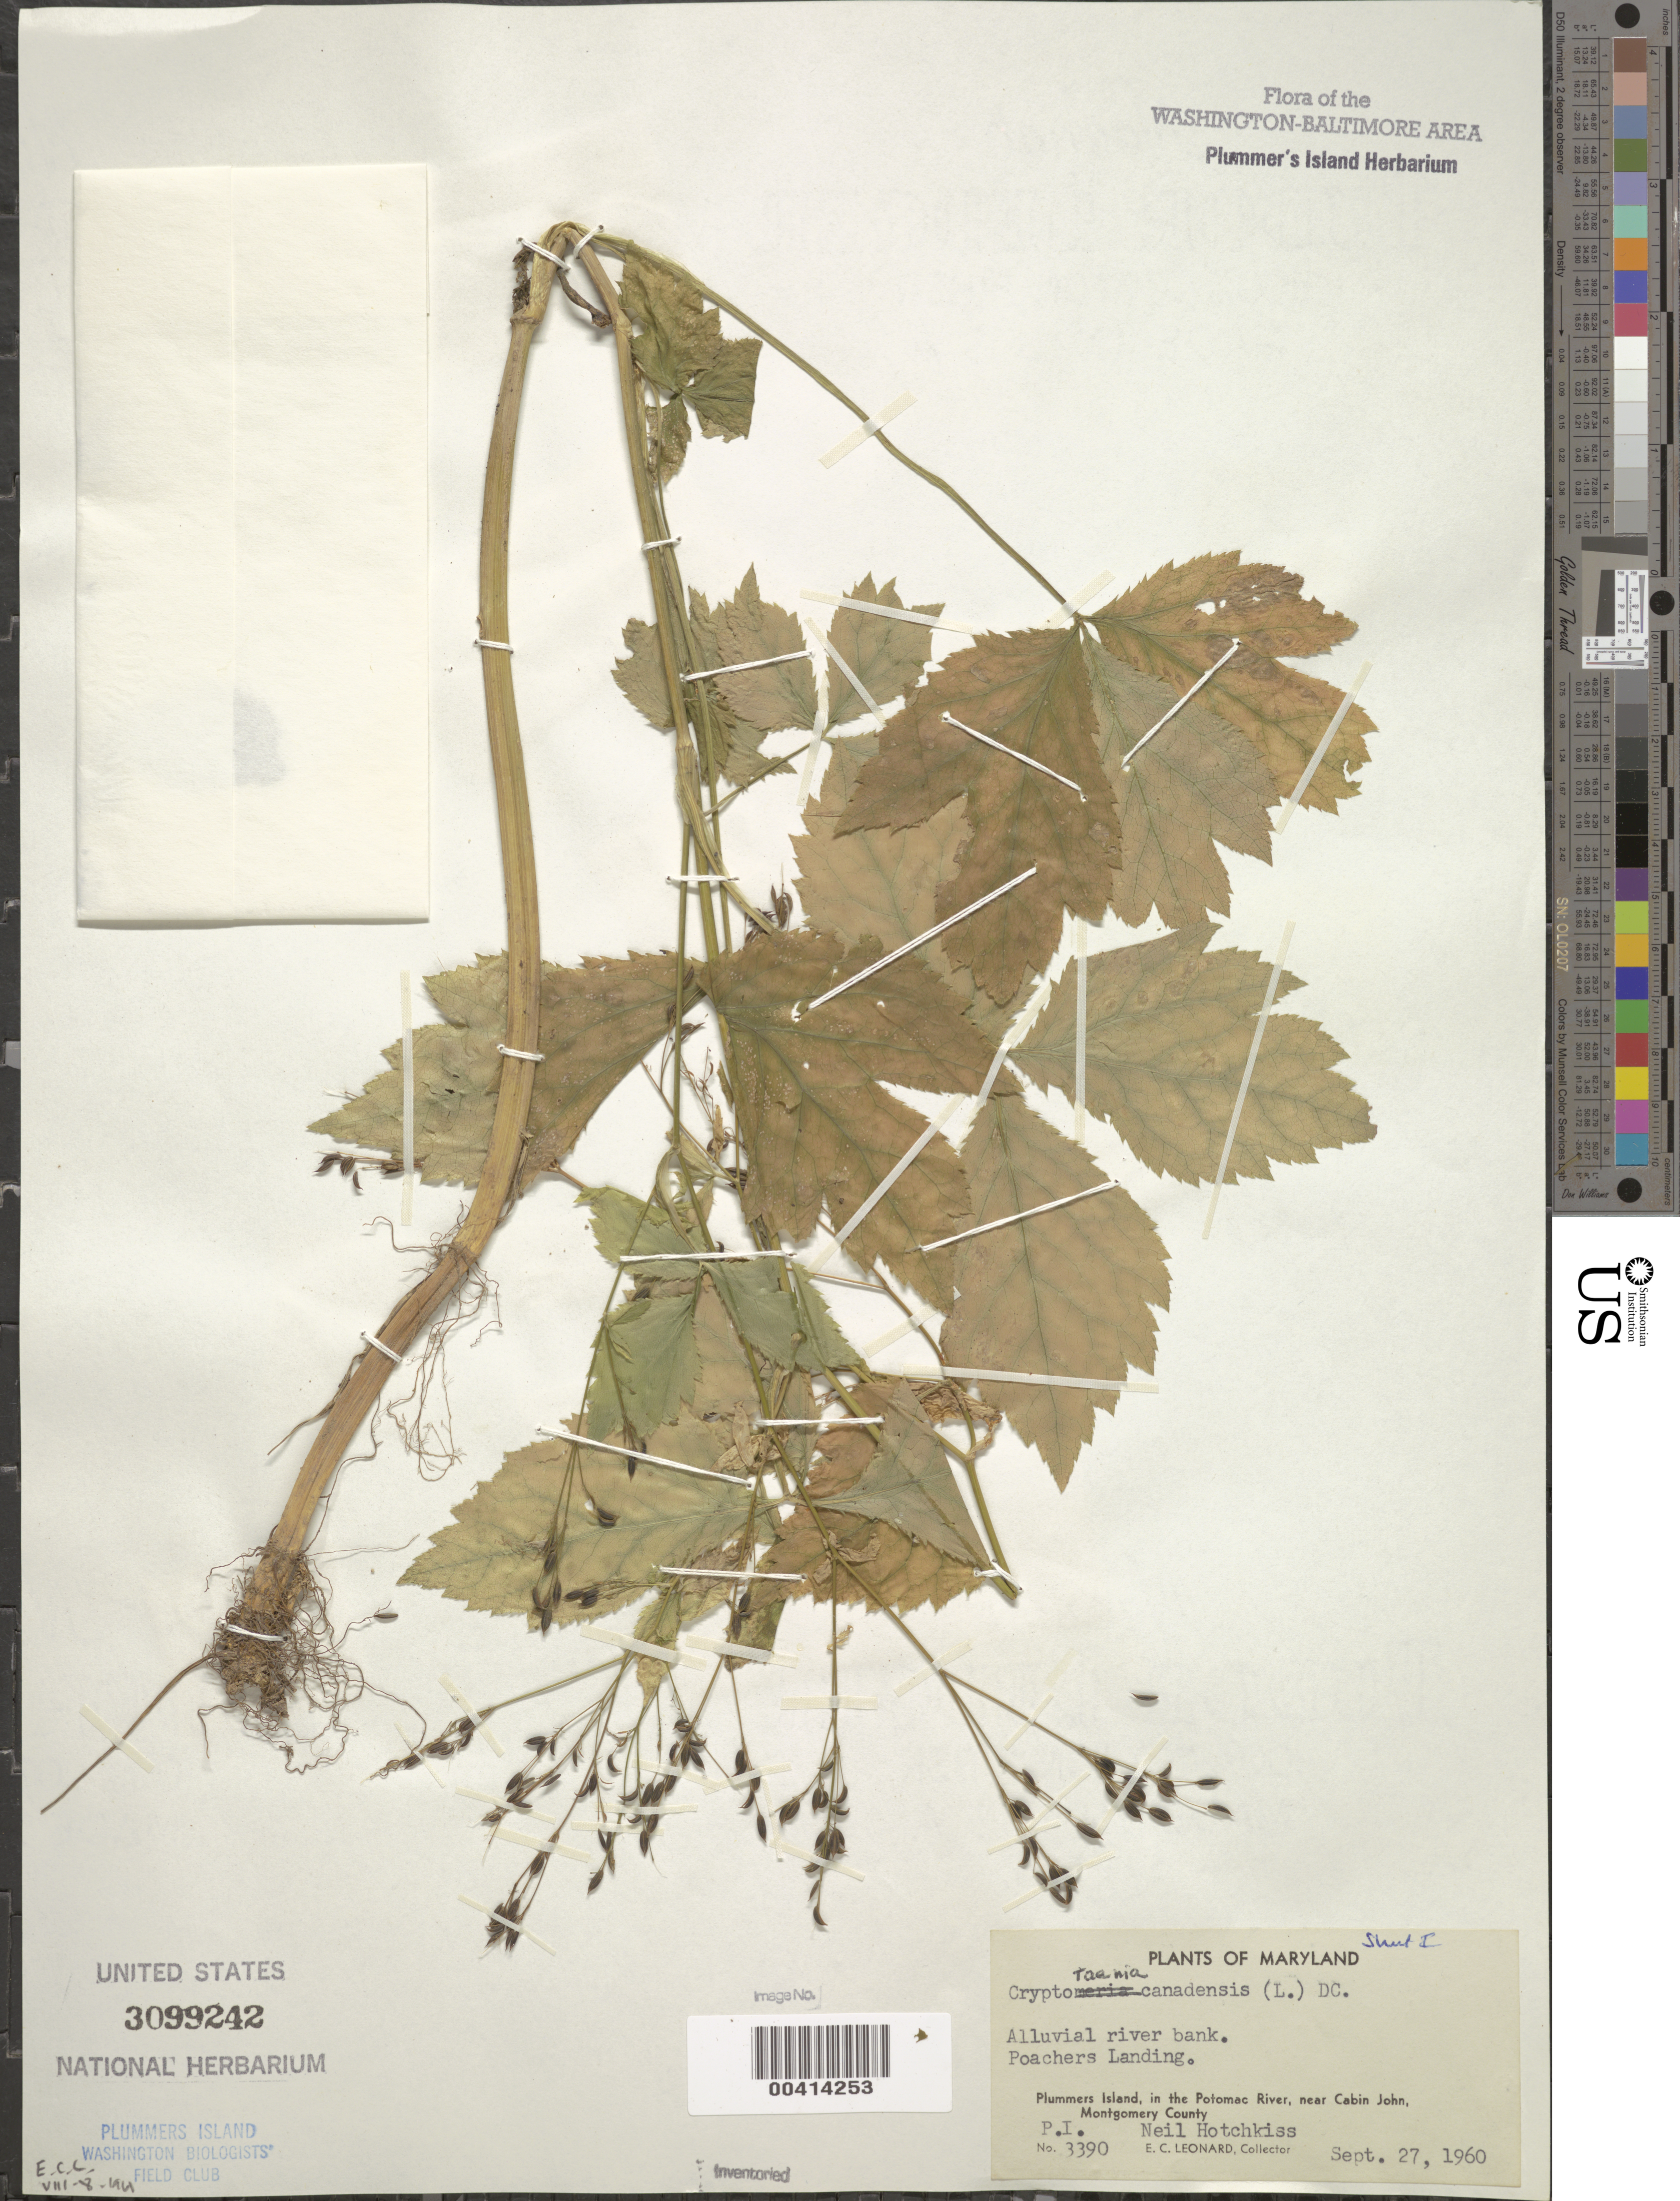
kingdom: Plantae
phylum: Tracheophyta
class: Magnoliopsida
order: Apiales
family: Apiaceae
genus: Cryptotaenia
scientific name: Cryptotaenia canadensis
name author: (L.) DC.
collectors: E. C. Leonard & N. Hotchkiss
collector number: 3390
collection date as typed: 27 Sep 1960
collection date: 1960-09-27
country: United States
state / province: Maryland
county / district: Montgomery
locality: sandy bank of Poachers Landing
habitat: Alluvial river bank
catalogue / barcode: US 3099242